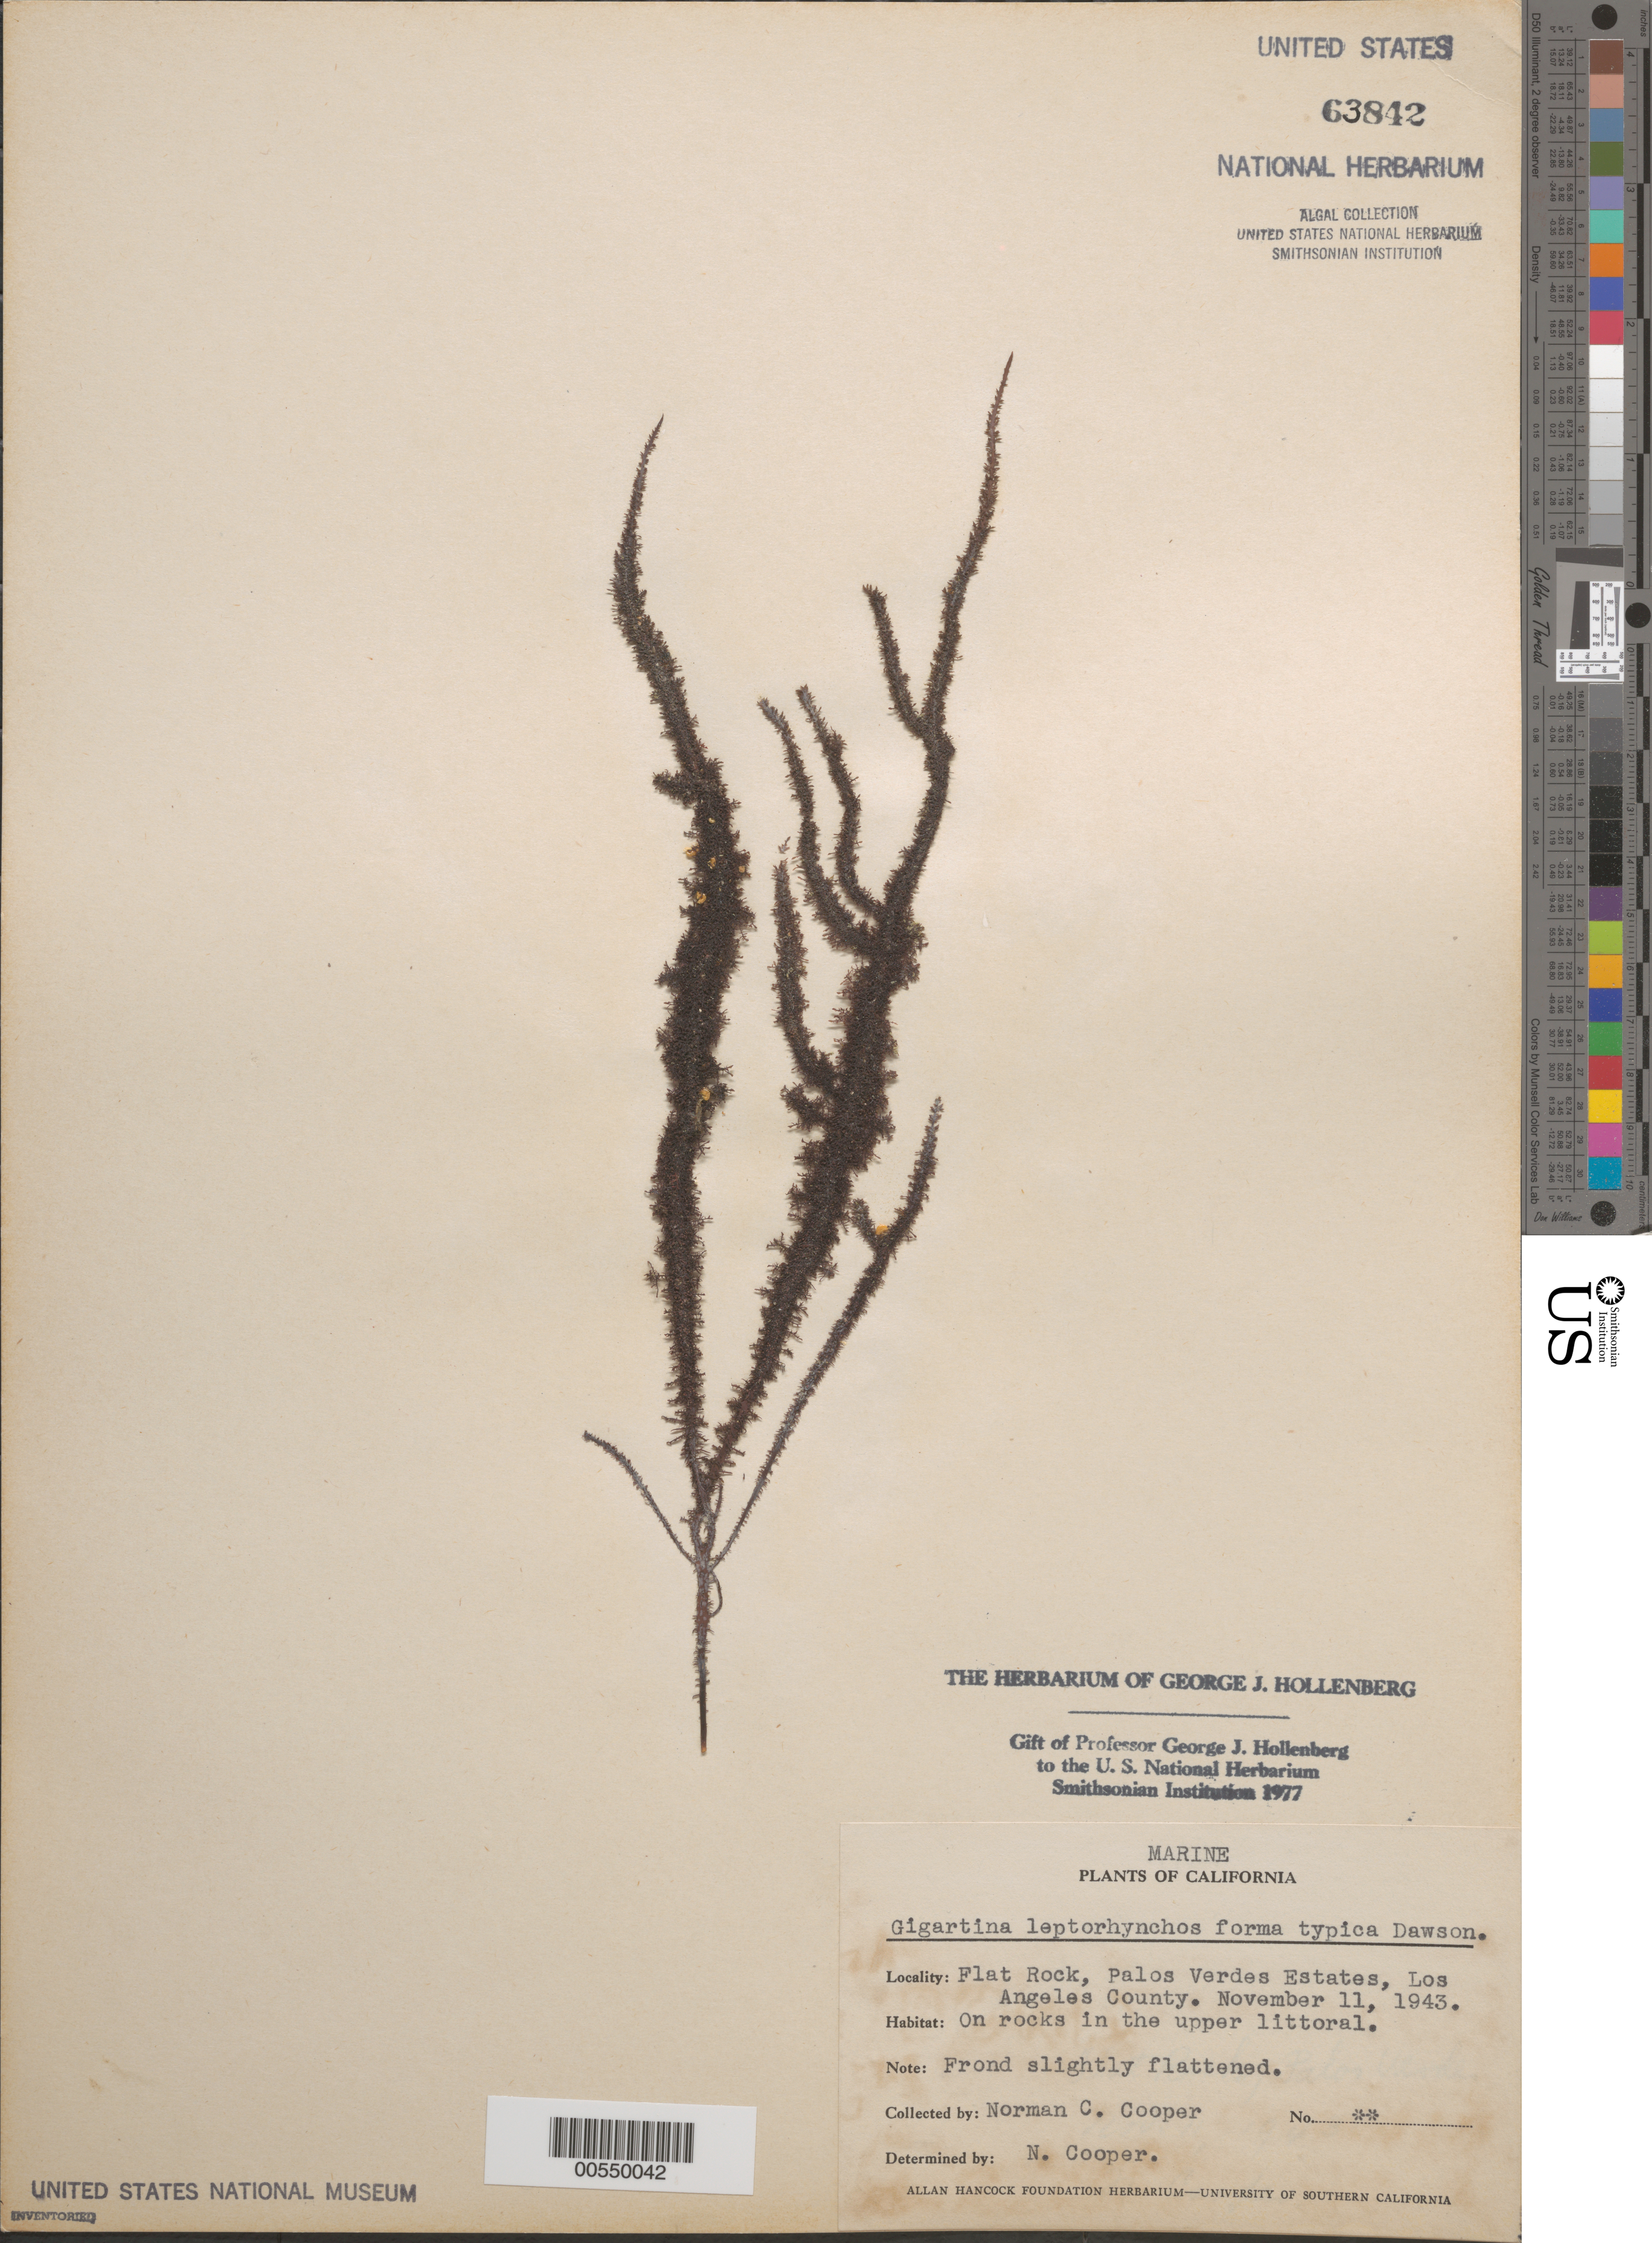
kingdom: Plantae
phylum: Rhodophyta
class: Florideophyceae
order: Gigartinales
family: Gigartinaceae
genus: Mazzaella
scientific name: Mazzaella leptorhynchos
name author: (J. Agardh) Leister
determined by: Algae name updating Project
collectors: N. Cooper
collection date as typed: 11 Nov 1943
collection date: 1943-11-11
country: United States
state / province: California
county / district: Los Angeles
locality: Flat Rock, Palos Verdes Estates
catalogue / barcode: US 63842